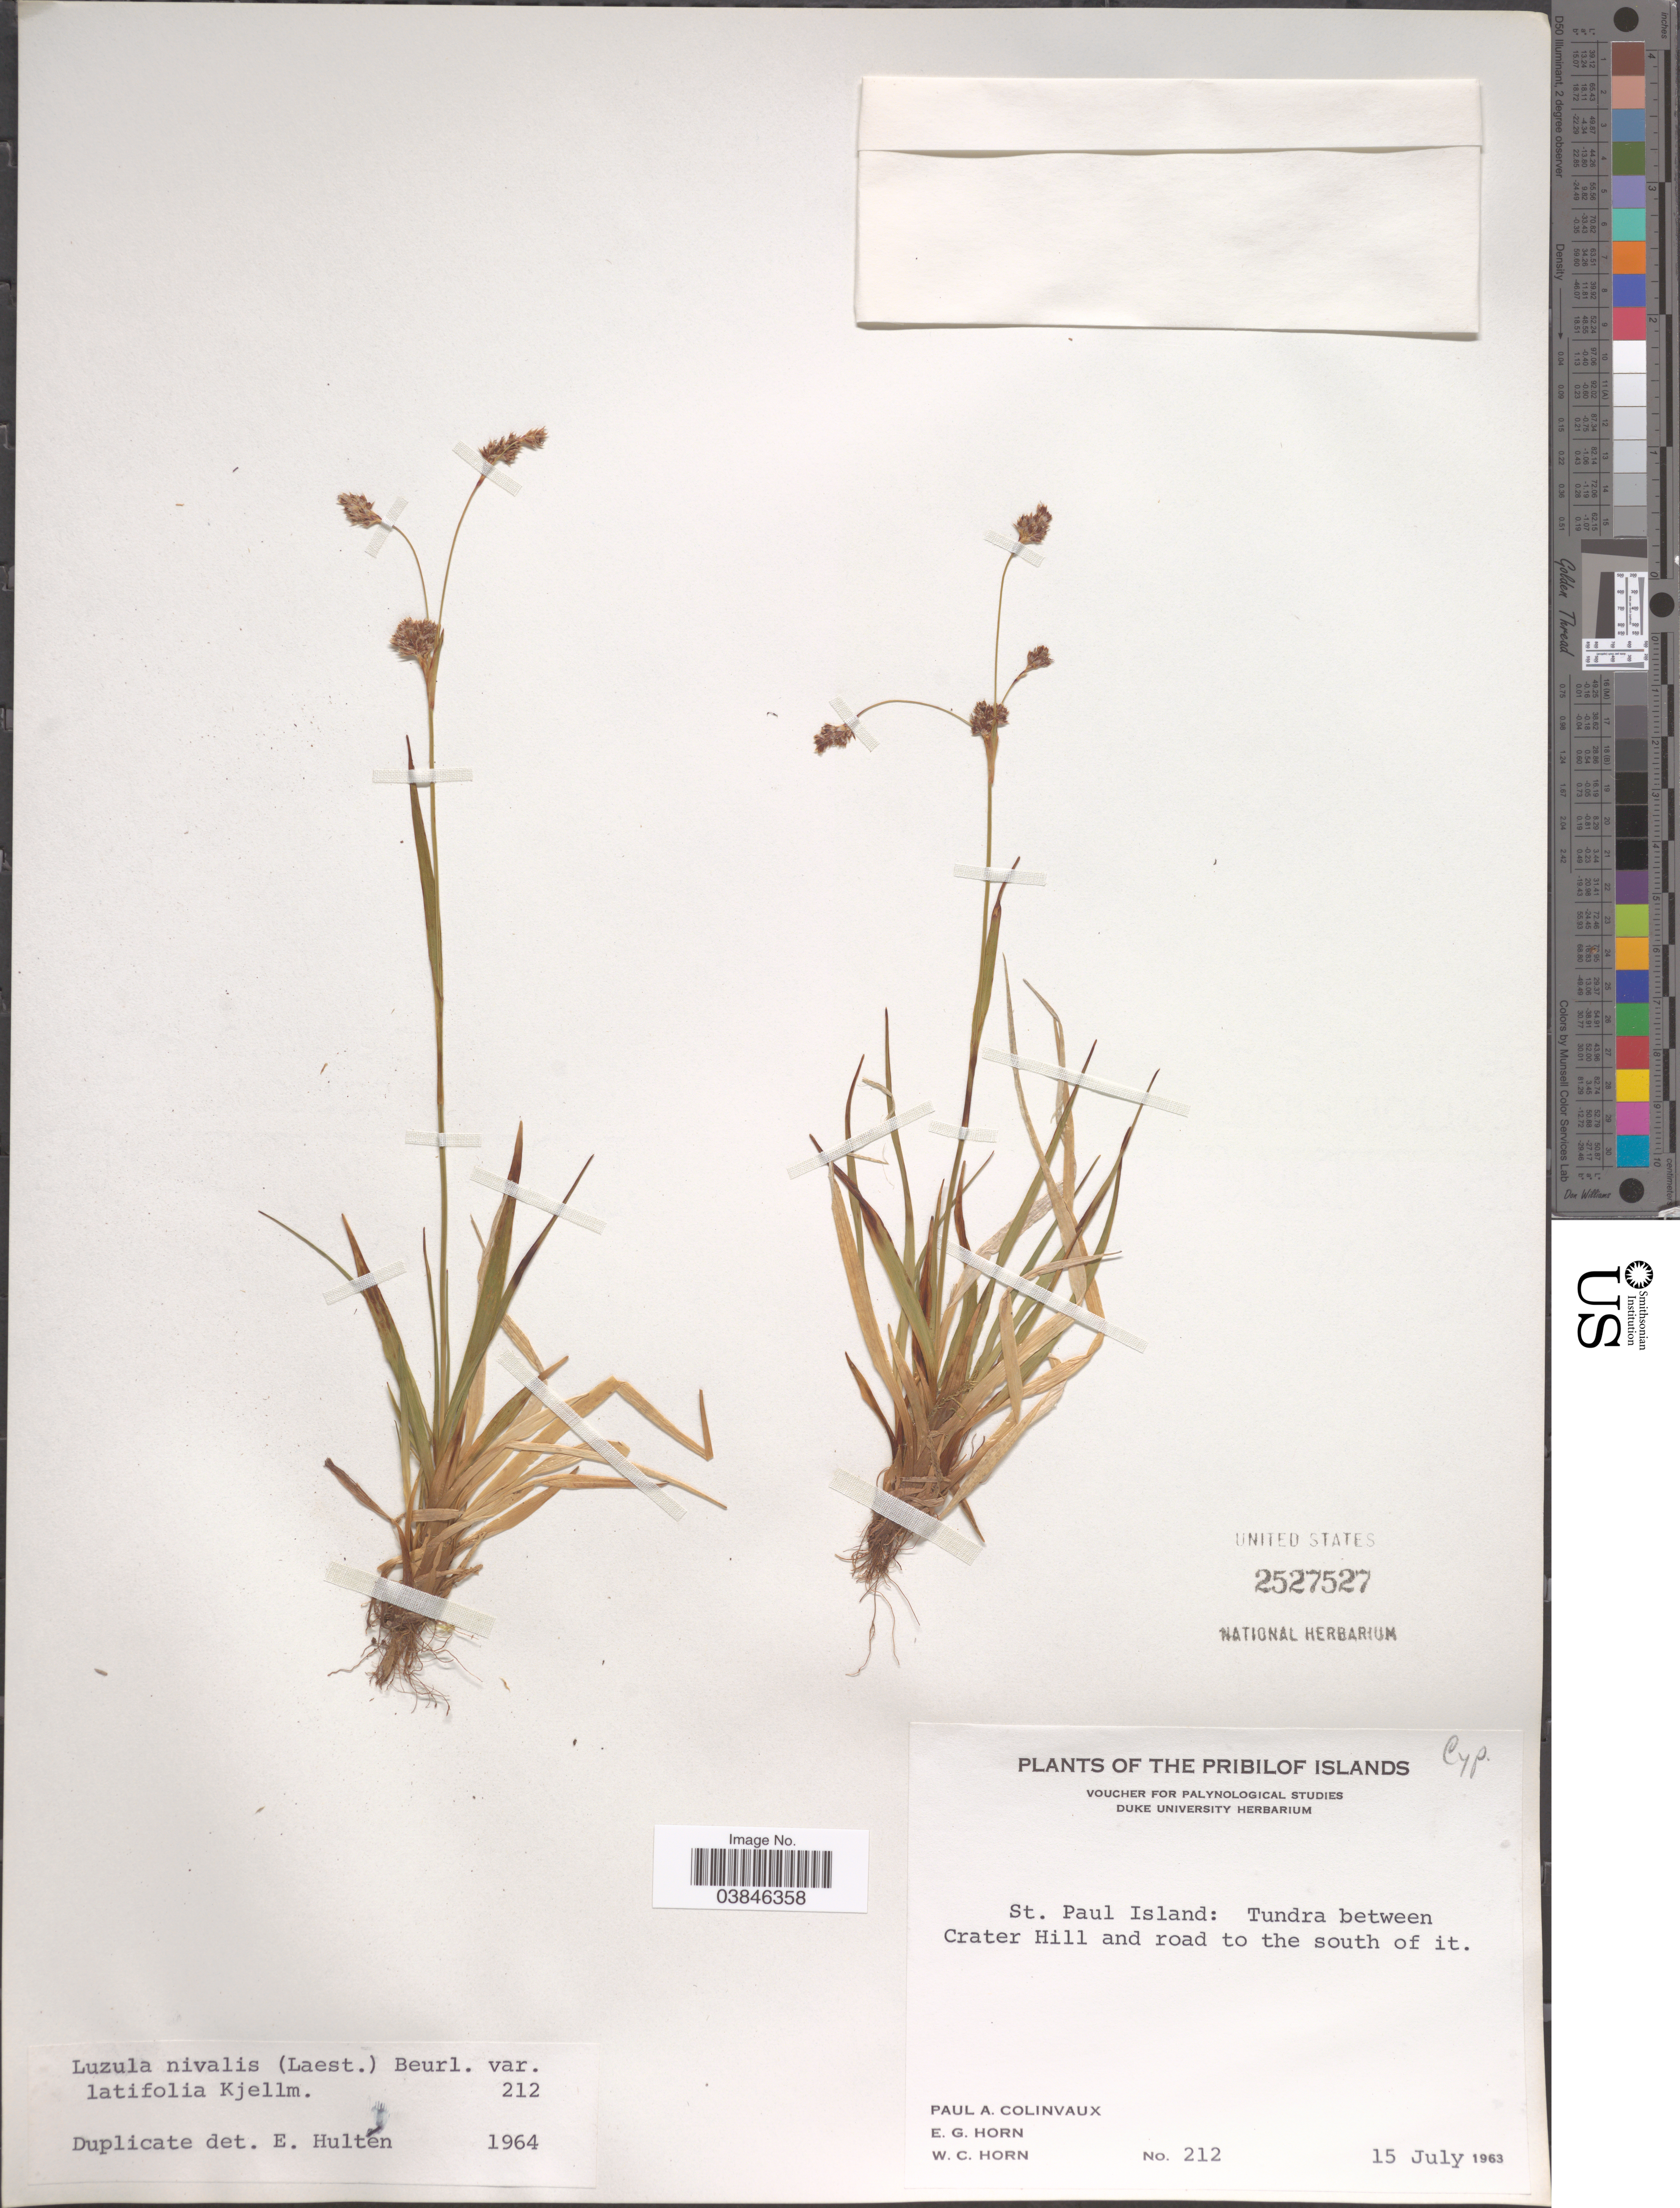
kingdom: Plantae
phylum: Tracheophyta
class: Liliopsida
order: Poales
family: Juncaceae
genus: Luzula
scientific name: Luzula nivalis var. latifolia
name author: Sam. ex Hultén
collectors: P. Colinvaux, E. Horn & W. Horn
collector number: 212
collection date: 1963-07-15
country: United States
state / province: Alaska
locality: The Pribilof Islands. St. Paul Island: Tundra between Crater Hill and road to the south of it.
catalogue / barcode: US 2527527